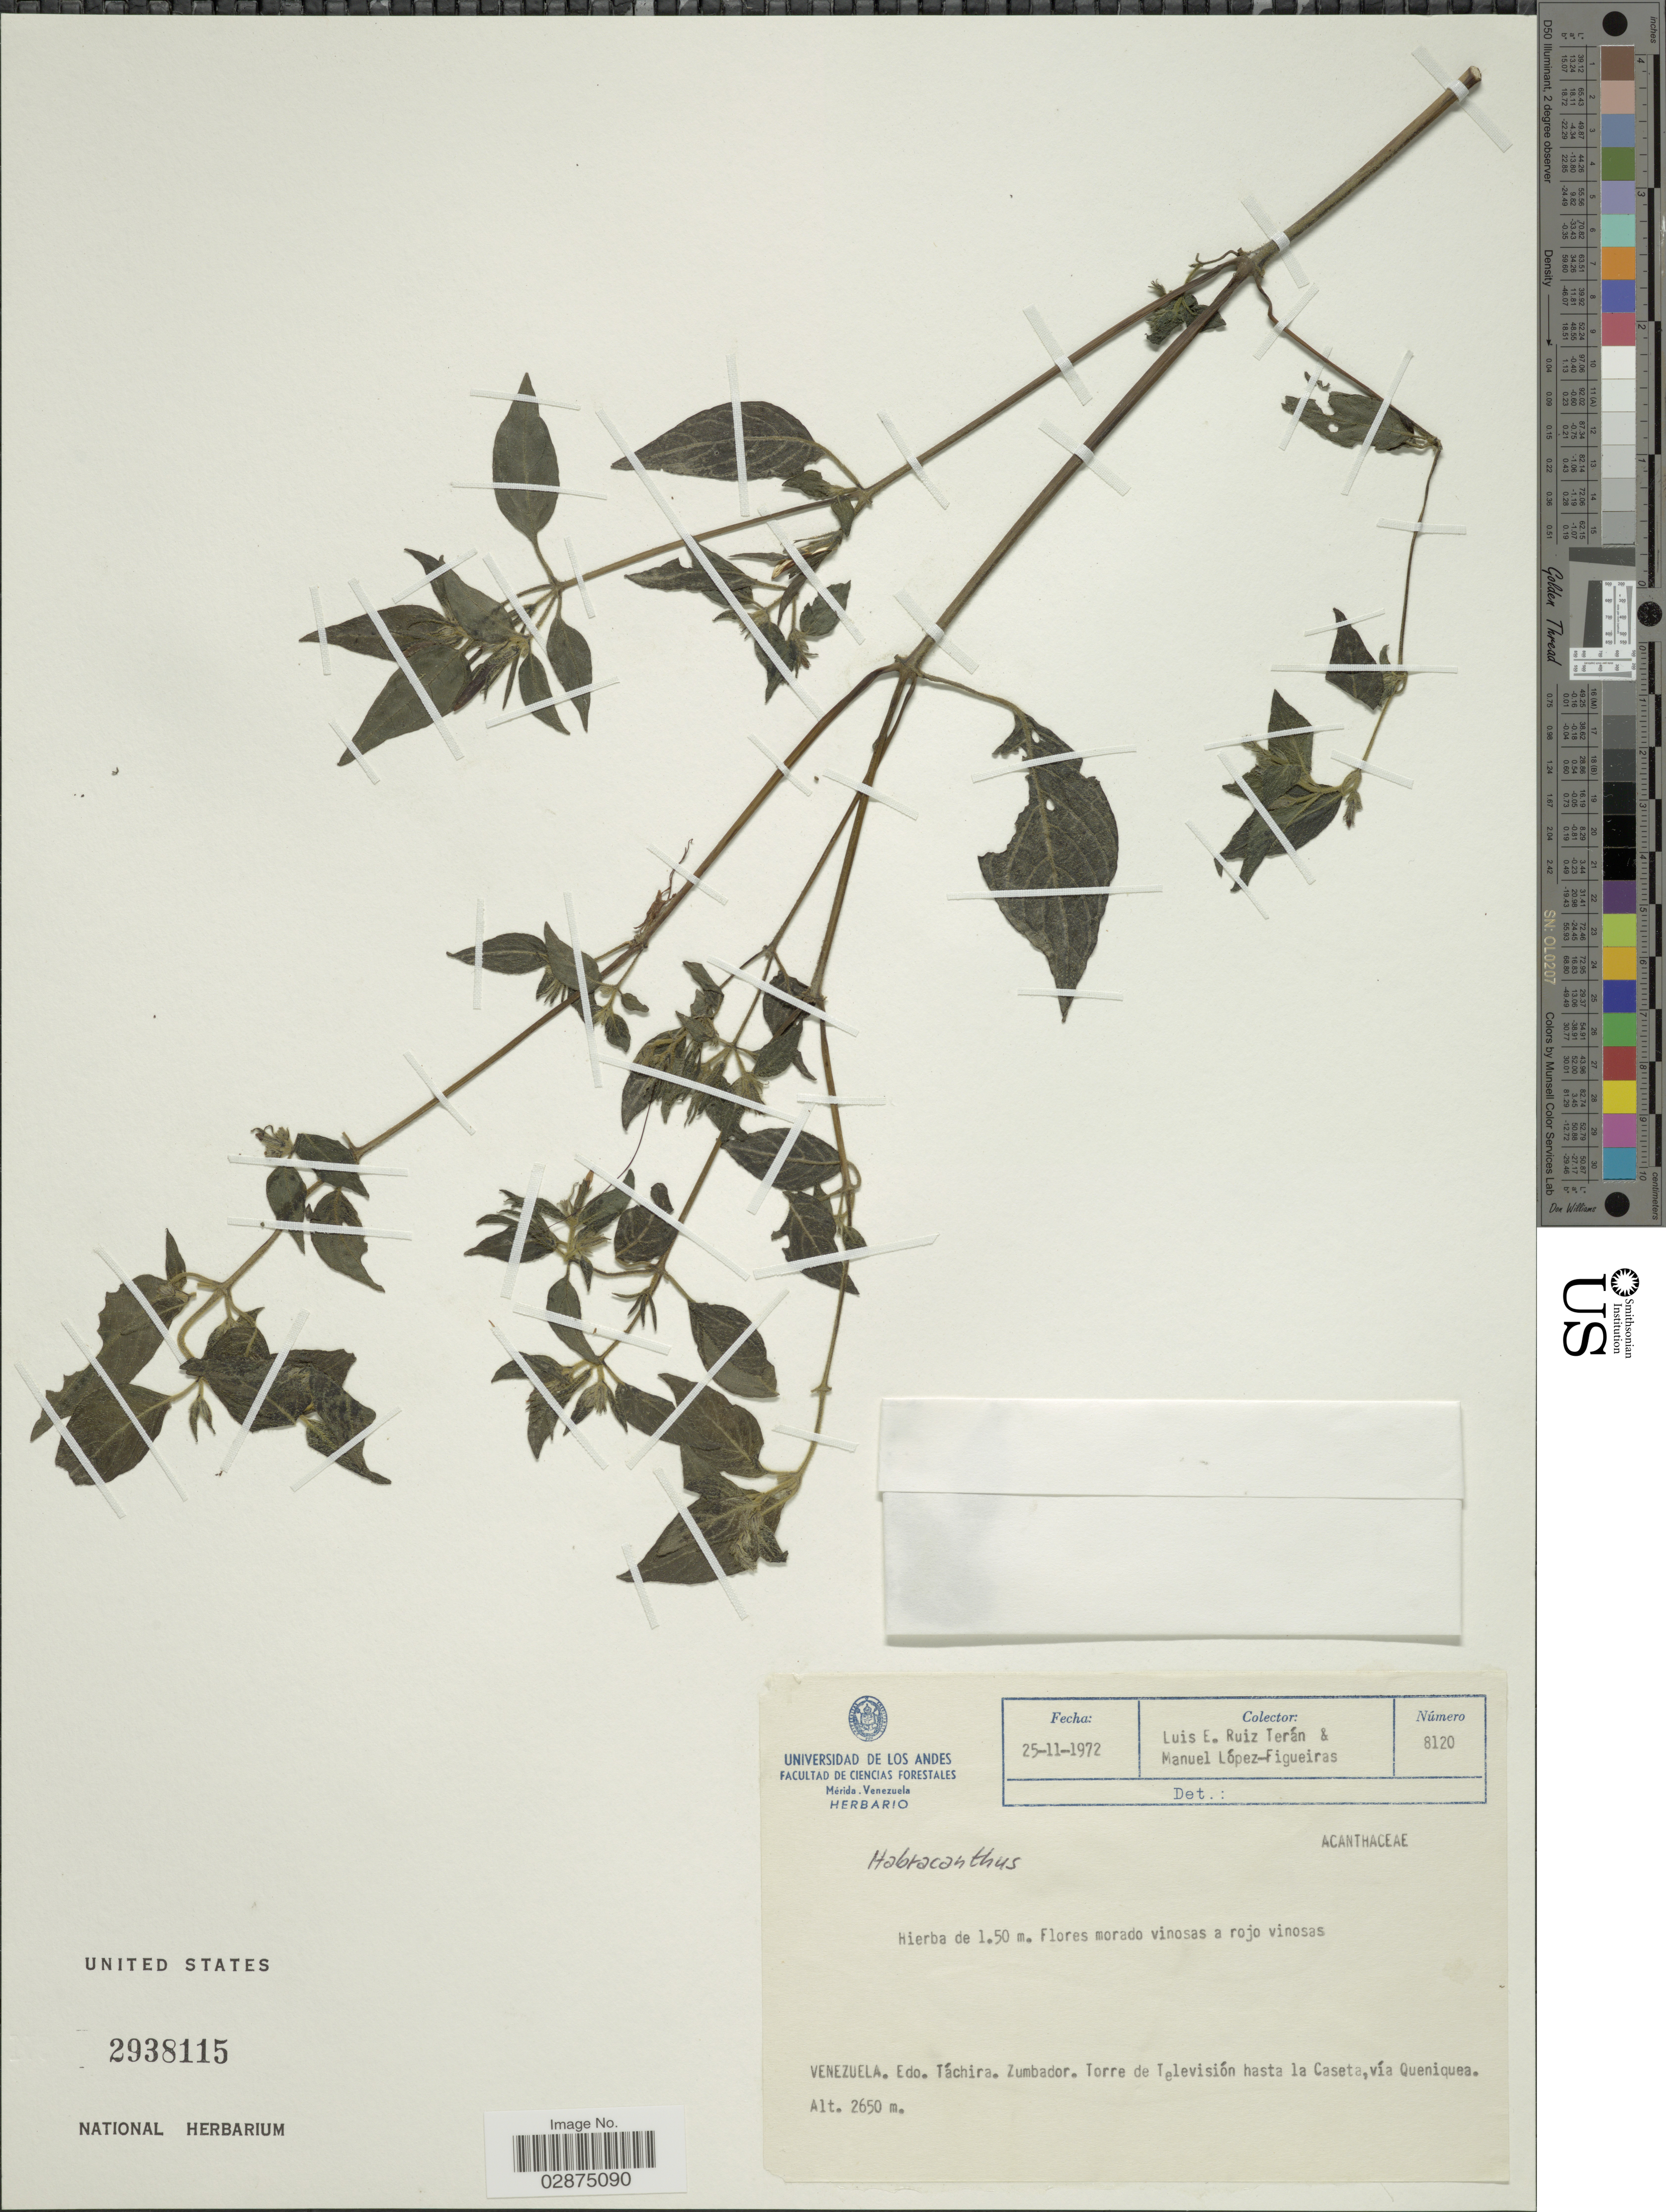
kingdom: Plantae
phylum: Tracheophyta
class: Magnoliopsida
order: Lamiales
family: Acanthaceae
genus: Habracanthus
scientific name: Habracanthus sp.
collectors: L. E. Ruíz-Terán & M. López Figueiras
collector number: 8120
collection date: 1972-11-25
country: Venezuela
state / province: Tachira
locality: Edo. Táchira. Zumbador. Torre de Televisión hasta la Caseta, vía Queniquea.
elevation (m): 2650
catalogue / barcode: US 2938115